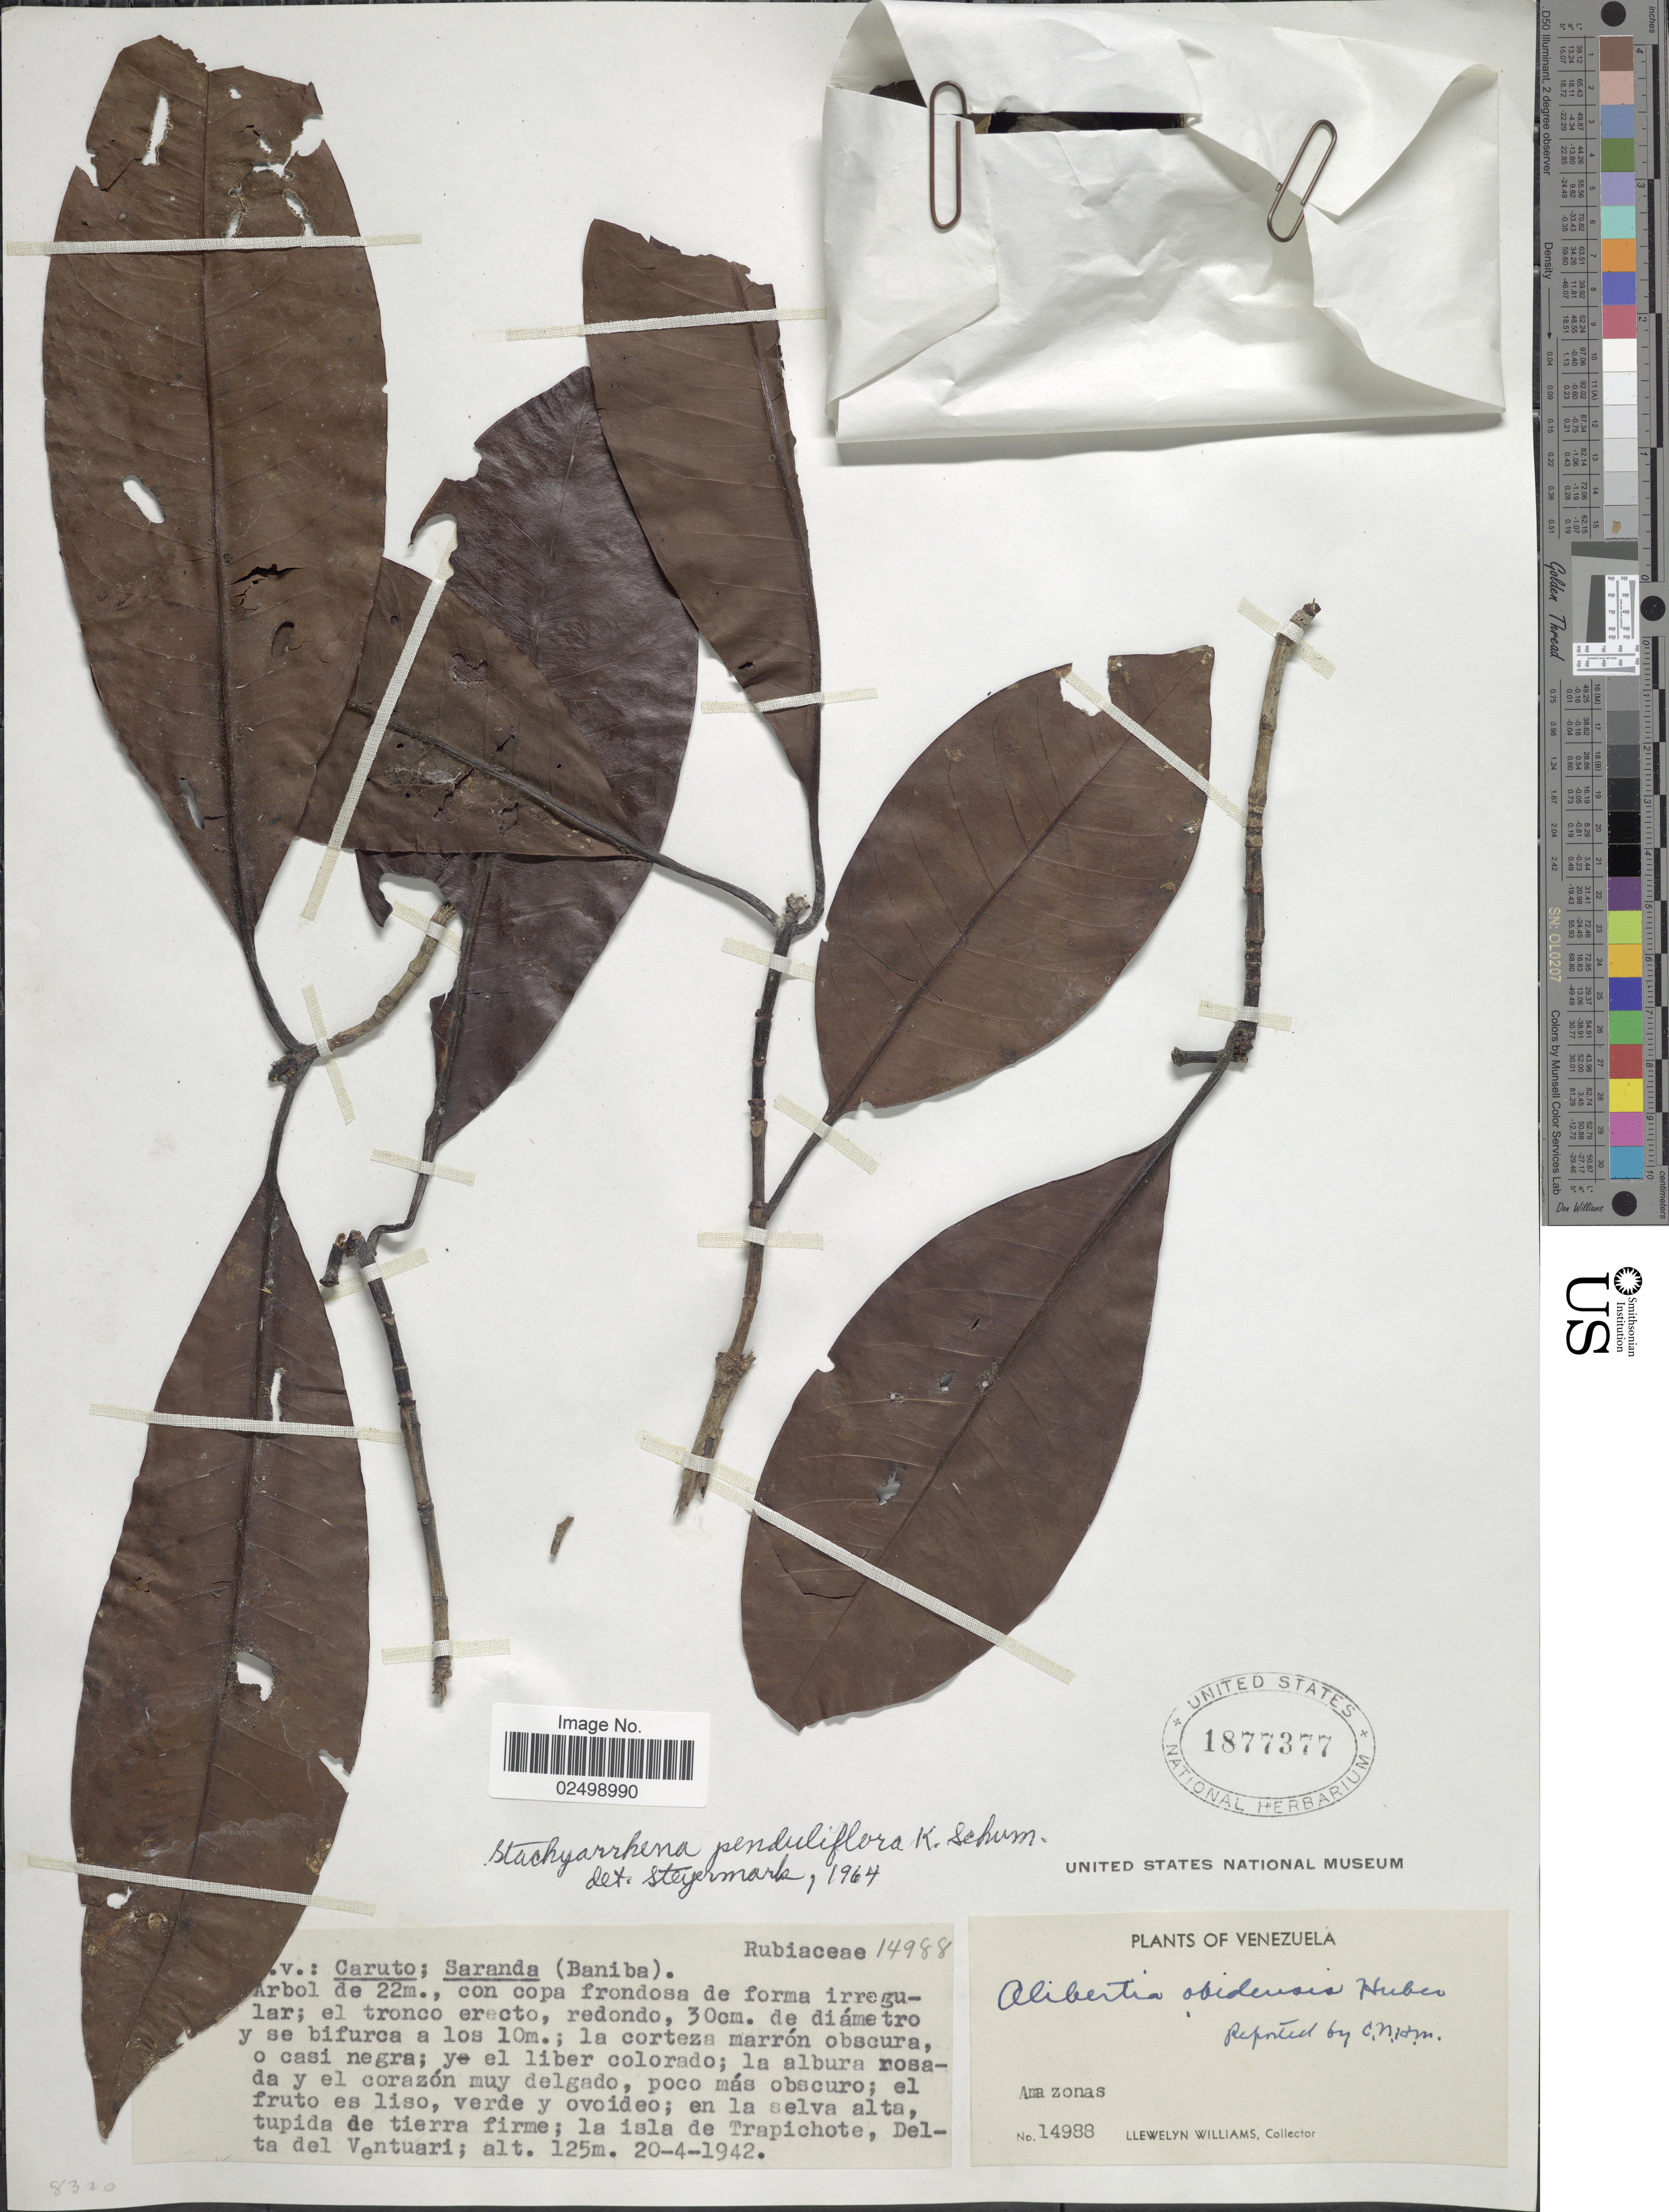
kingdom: Plantae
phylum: Tracheophyta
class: Magnoliopsida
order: Gentianales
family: Rubiaceae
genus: Stachyarrhena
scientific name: Stachyarrhena penduliflora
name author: K. Schum.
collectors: Ll. Williams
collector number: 14988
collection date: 1942-04-20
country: Venezuela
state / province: Amazonas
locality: La isla de Trapichote, Delta del Ventuari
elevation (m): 125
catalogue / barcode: US 1877377